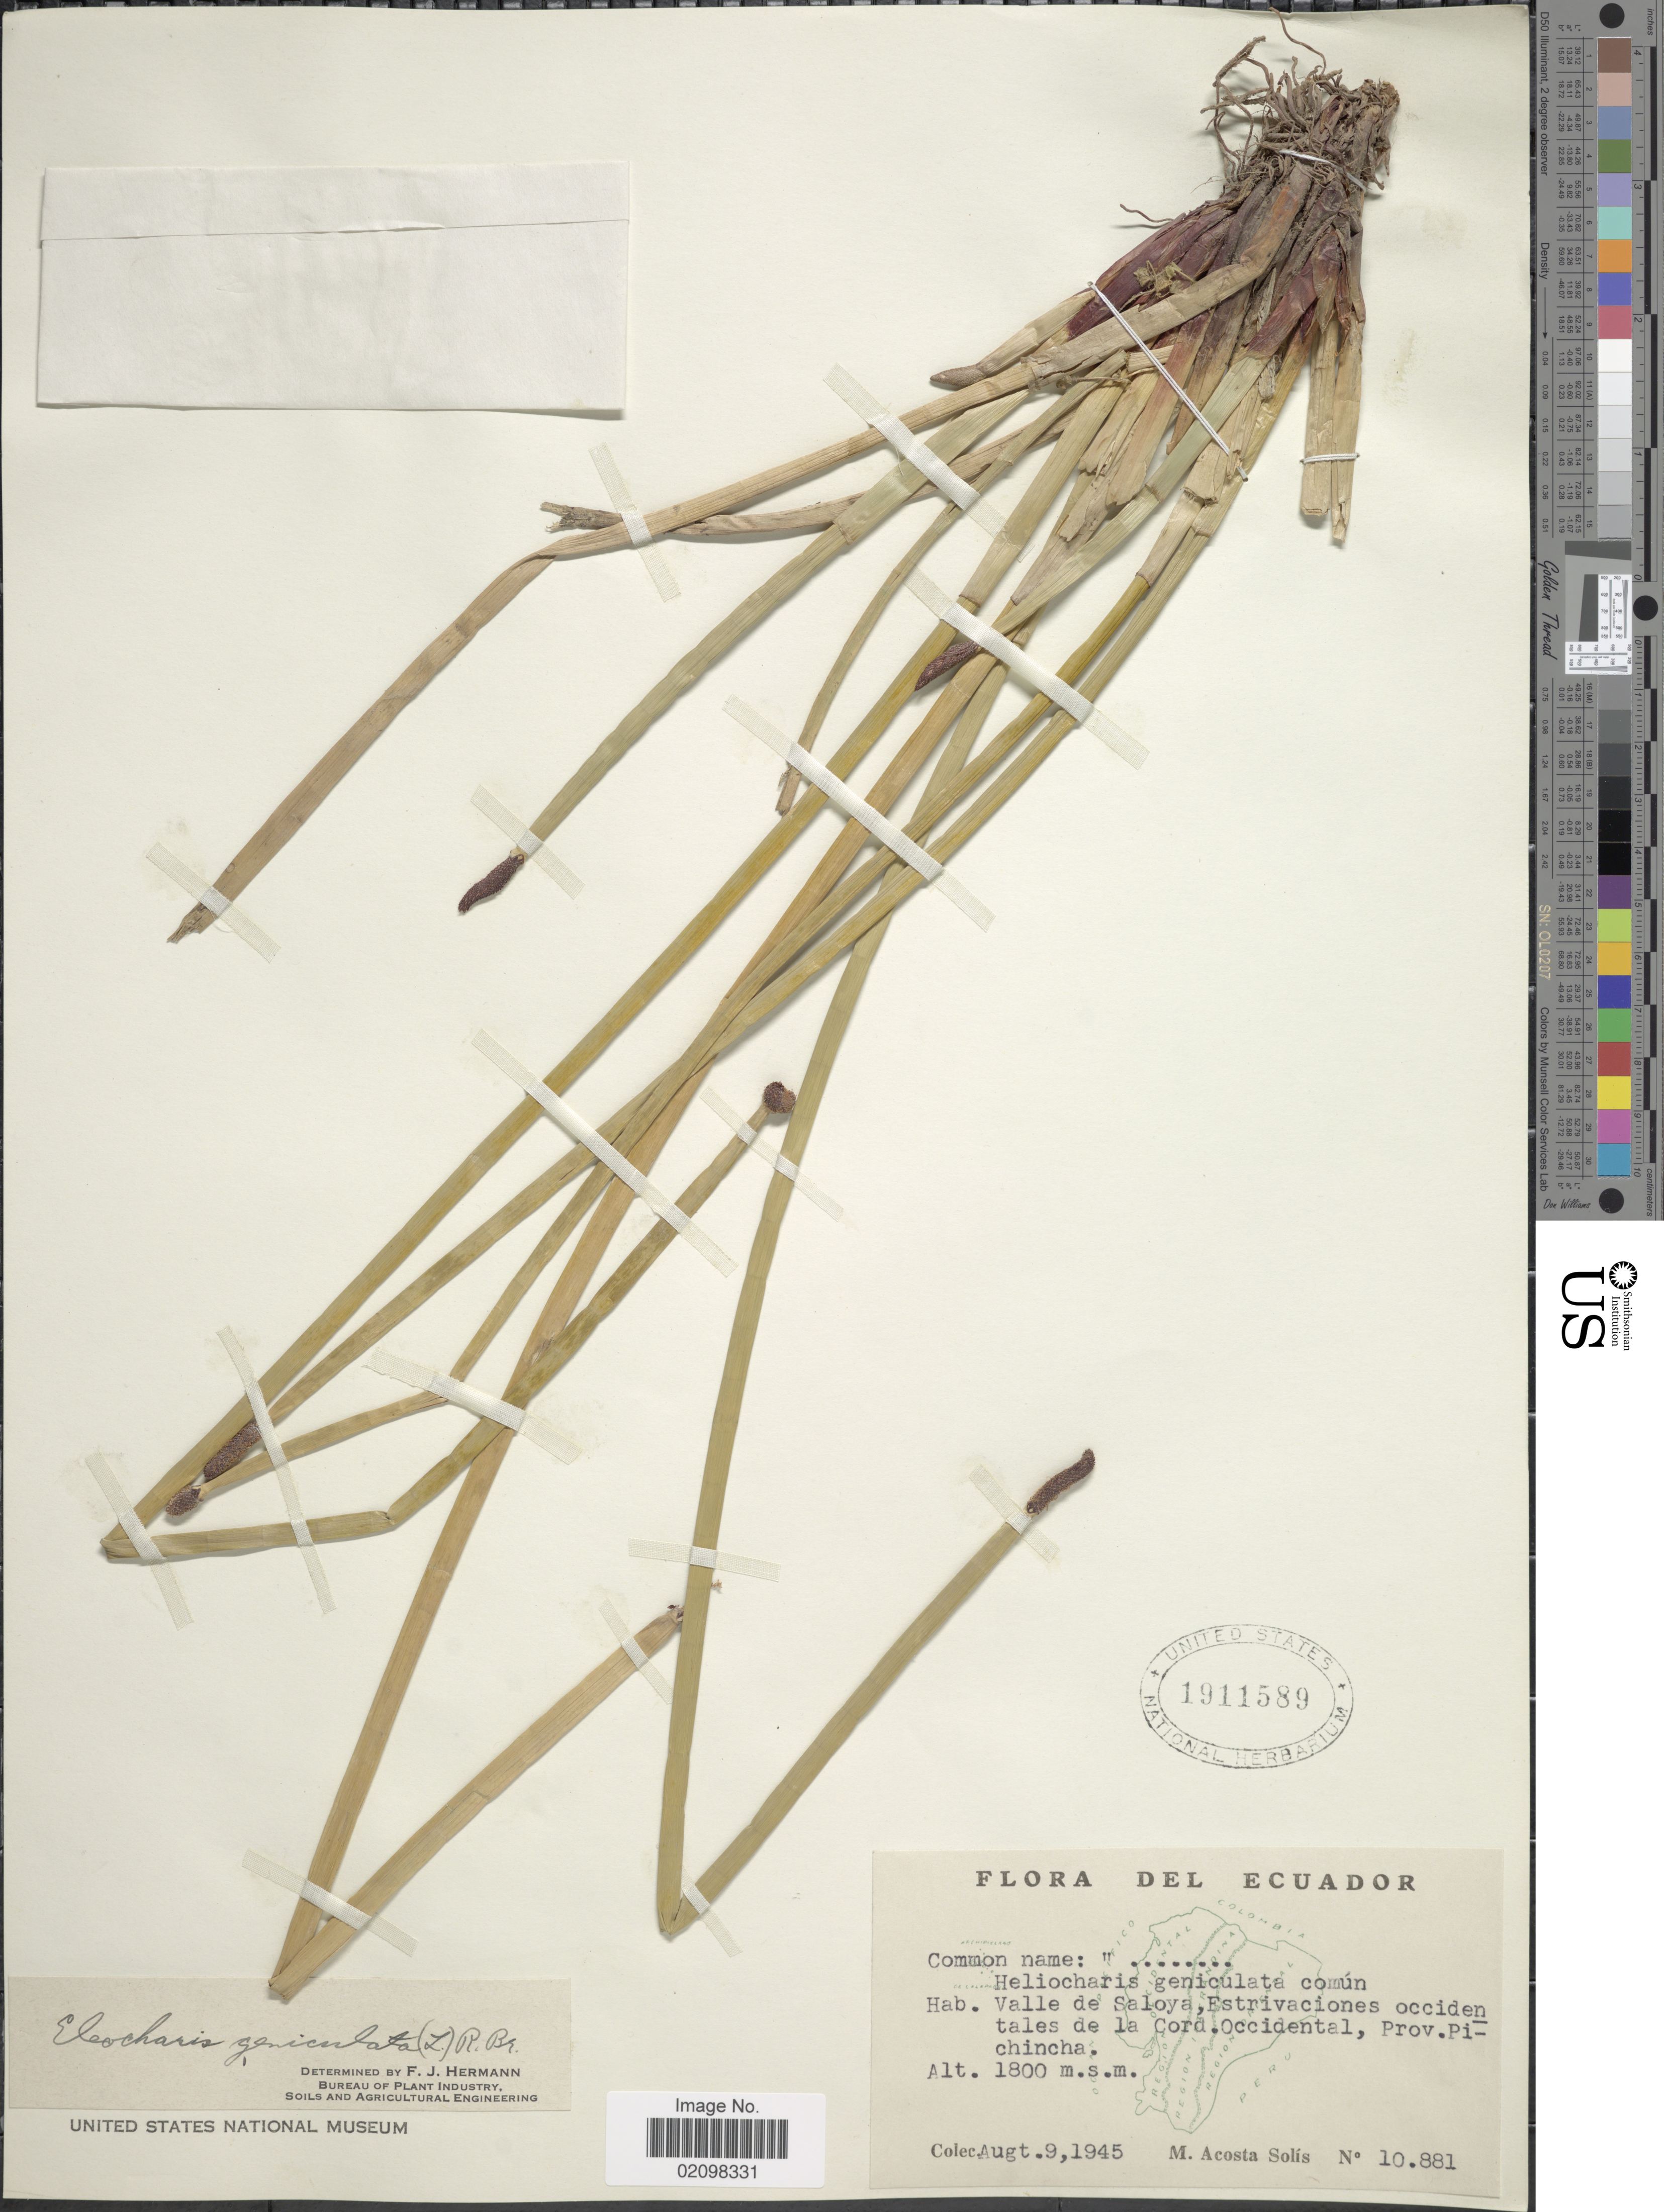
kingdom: Plantae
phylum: Tracheophyta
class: Liliopsida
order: Poales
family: Cyperaceae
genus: Eleocharis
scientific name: Eleocharis elegans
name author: (Kunth) Roem. & Schult.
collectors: M. Acosta Solis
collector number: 10881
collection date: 1945-08-09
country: Ecuador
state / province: Pichincha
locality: Valle de Saloya, Estrivaciones occidentales de la Cord. Occidental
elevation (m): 1800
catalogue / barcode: US 1911589